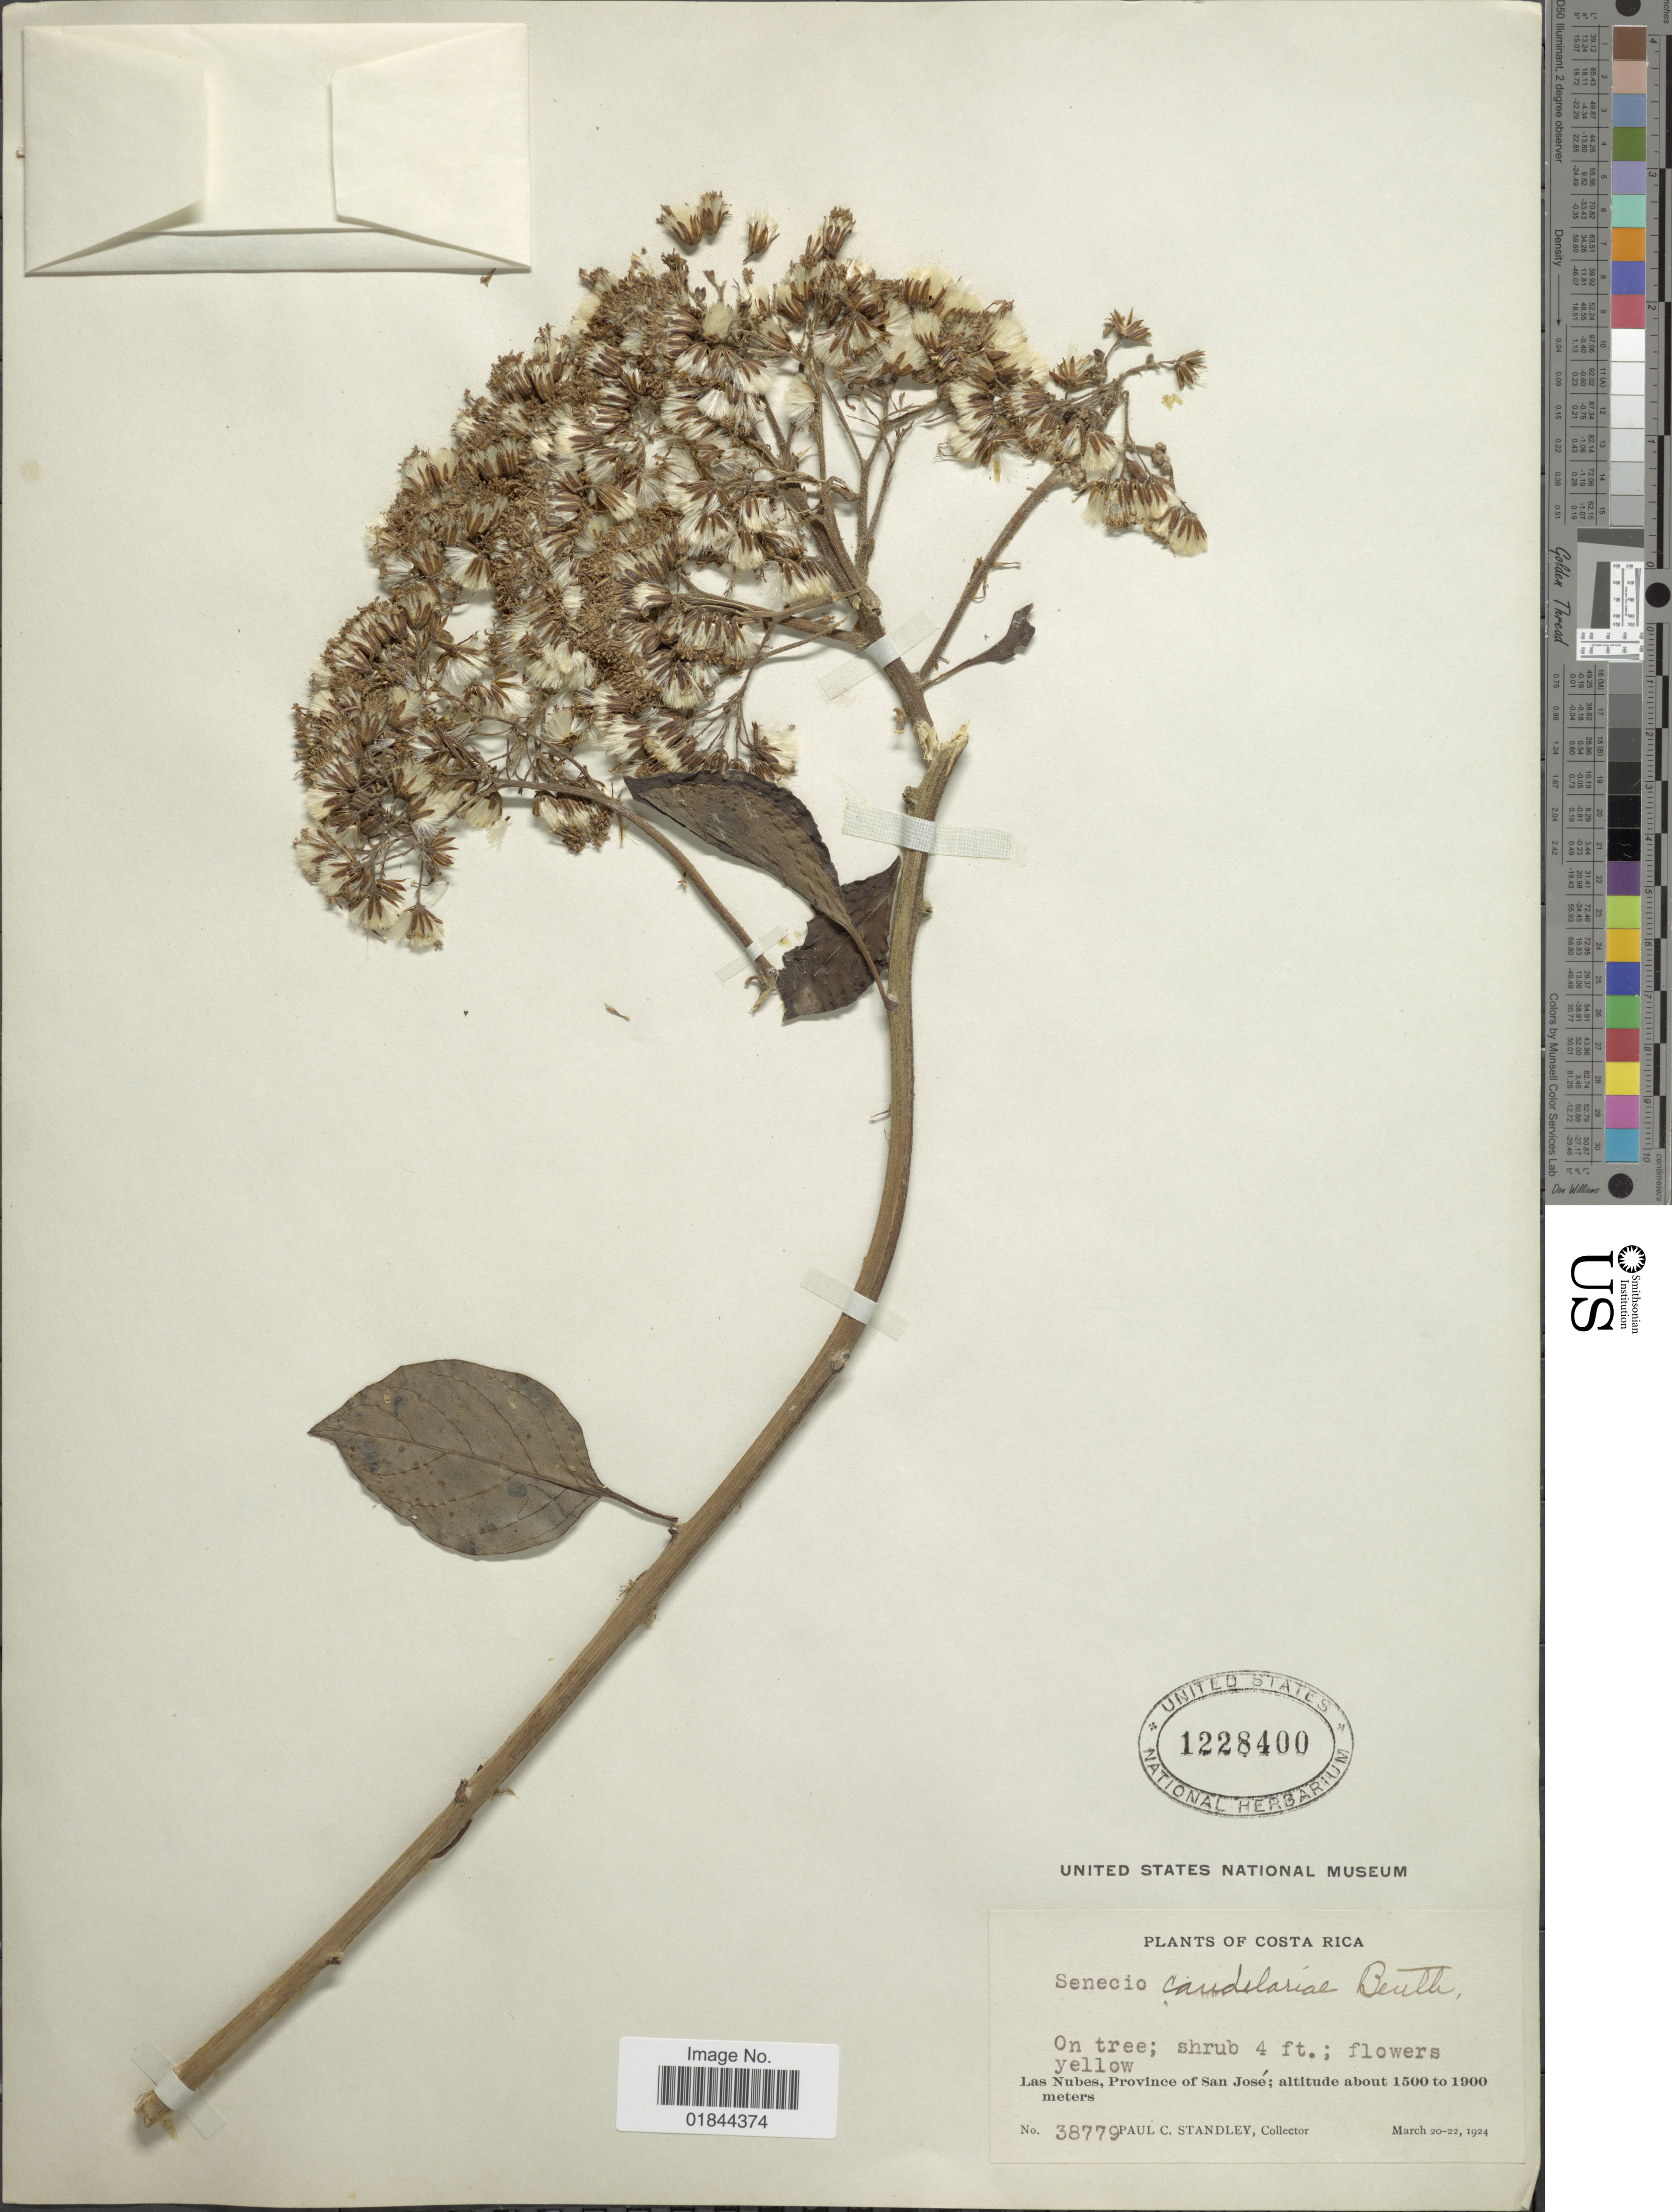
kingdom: Plantae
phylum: Tracheophyta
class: Magnoliopsida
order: Asterales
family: Asteraceae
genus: Pentacalia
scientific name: Pentacalia streptothamna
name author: (Greenm. ex Standl.) H. Rob. & Cuatrec.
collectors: P. C. Standley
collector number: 38779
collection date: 1924-03-20/1924-03-22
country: Costa Rica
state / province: San José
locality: Las Nubes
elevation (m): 1500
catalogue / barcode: US 1228400